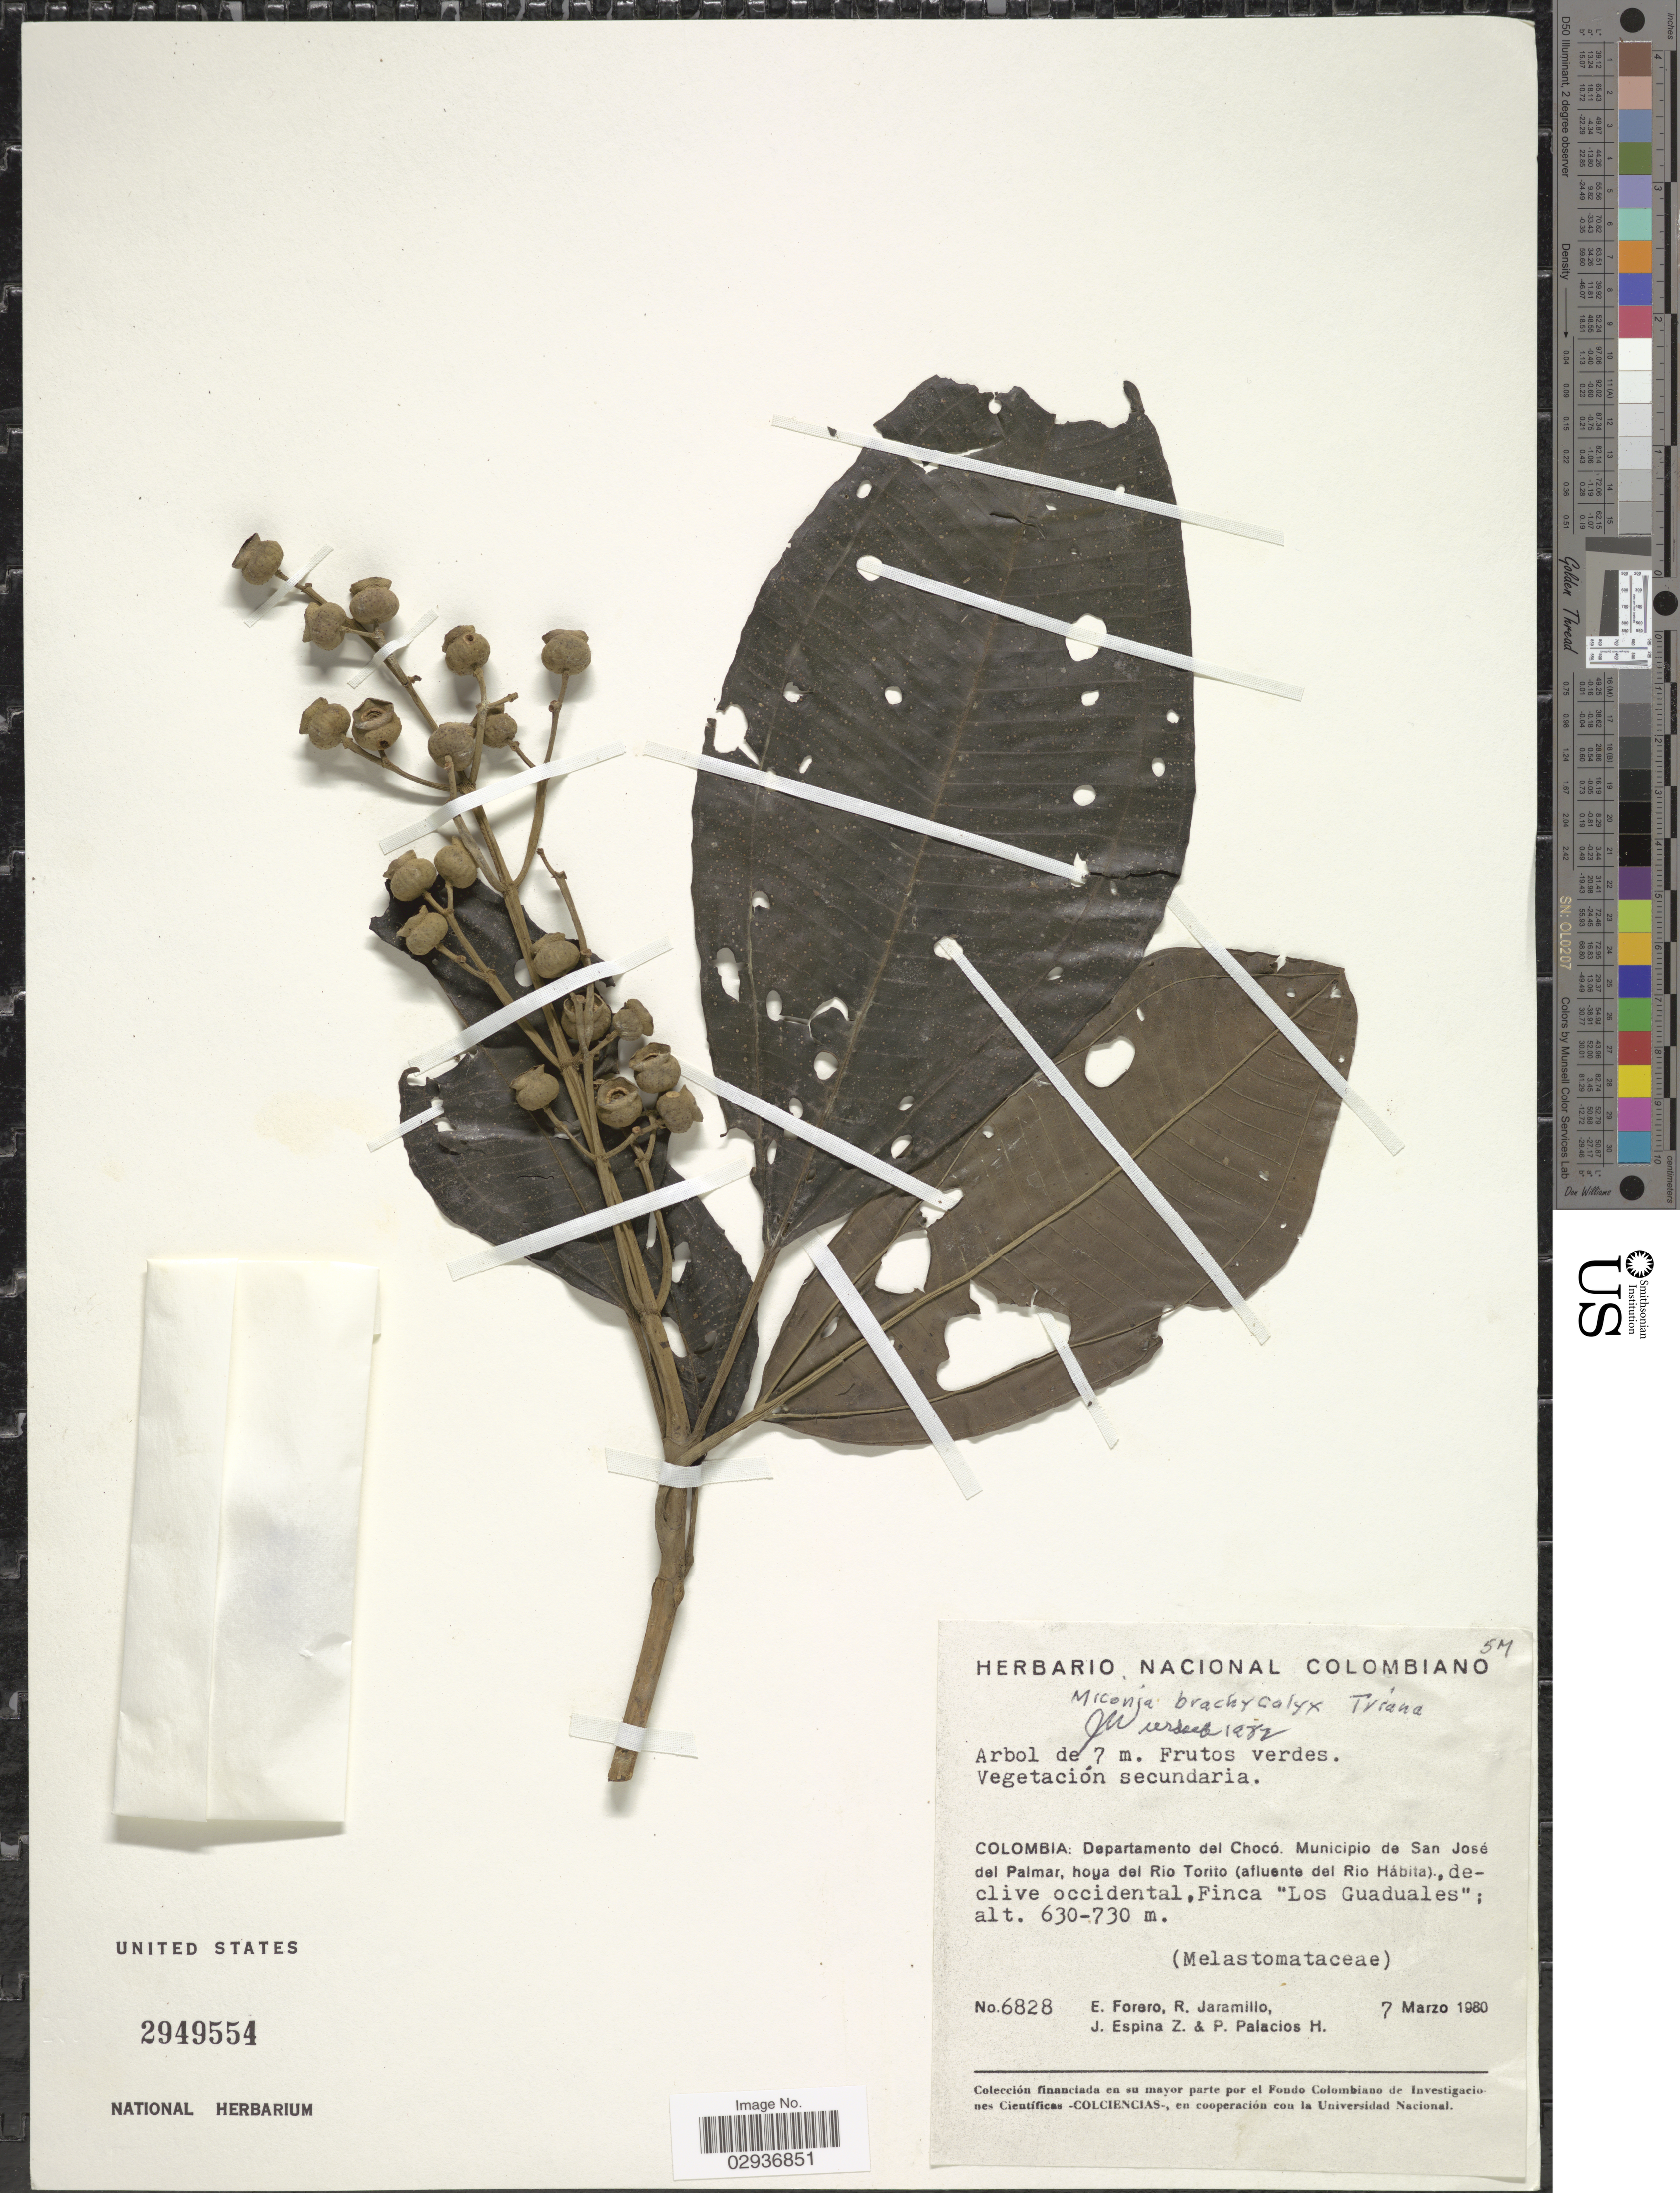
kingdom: Plantae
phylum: Tracheophyta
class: Magnoliopsida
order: Myrtales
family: Melastomataceae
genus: Miconia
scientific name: Miconia brachycalyx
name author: Triana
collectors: E. Forero, R. Jaramillo, J. Espina Z. & P. Palacios H.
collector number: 6828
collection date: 1980-03-07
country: Colombia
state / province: Chocó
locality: Departamento del Chocó. Municipio de San José del Palmar, hoya del Rio Torito (afluente del Rio Hábita), declive occidental, Finca "Los Guaduales".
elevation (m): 630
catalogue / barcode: US 2949554